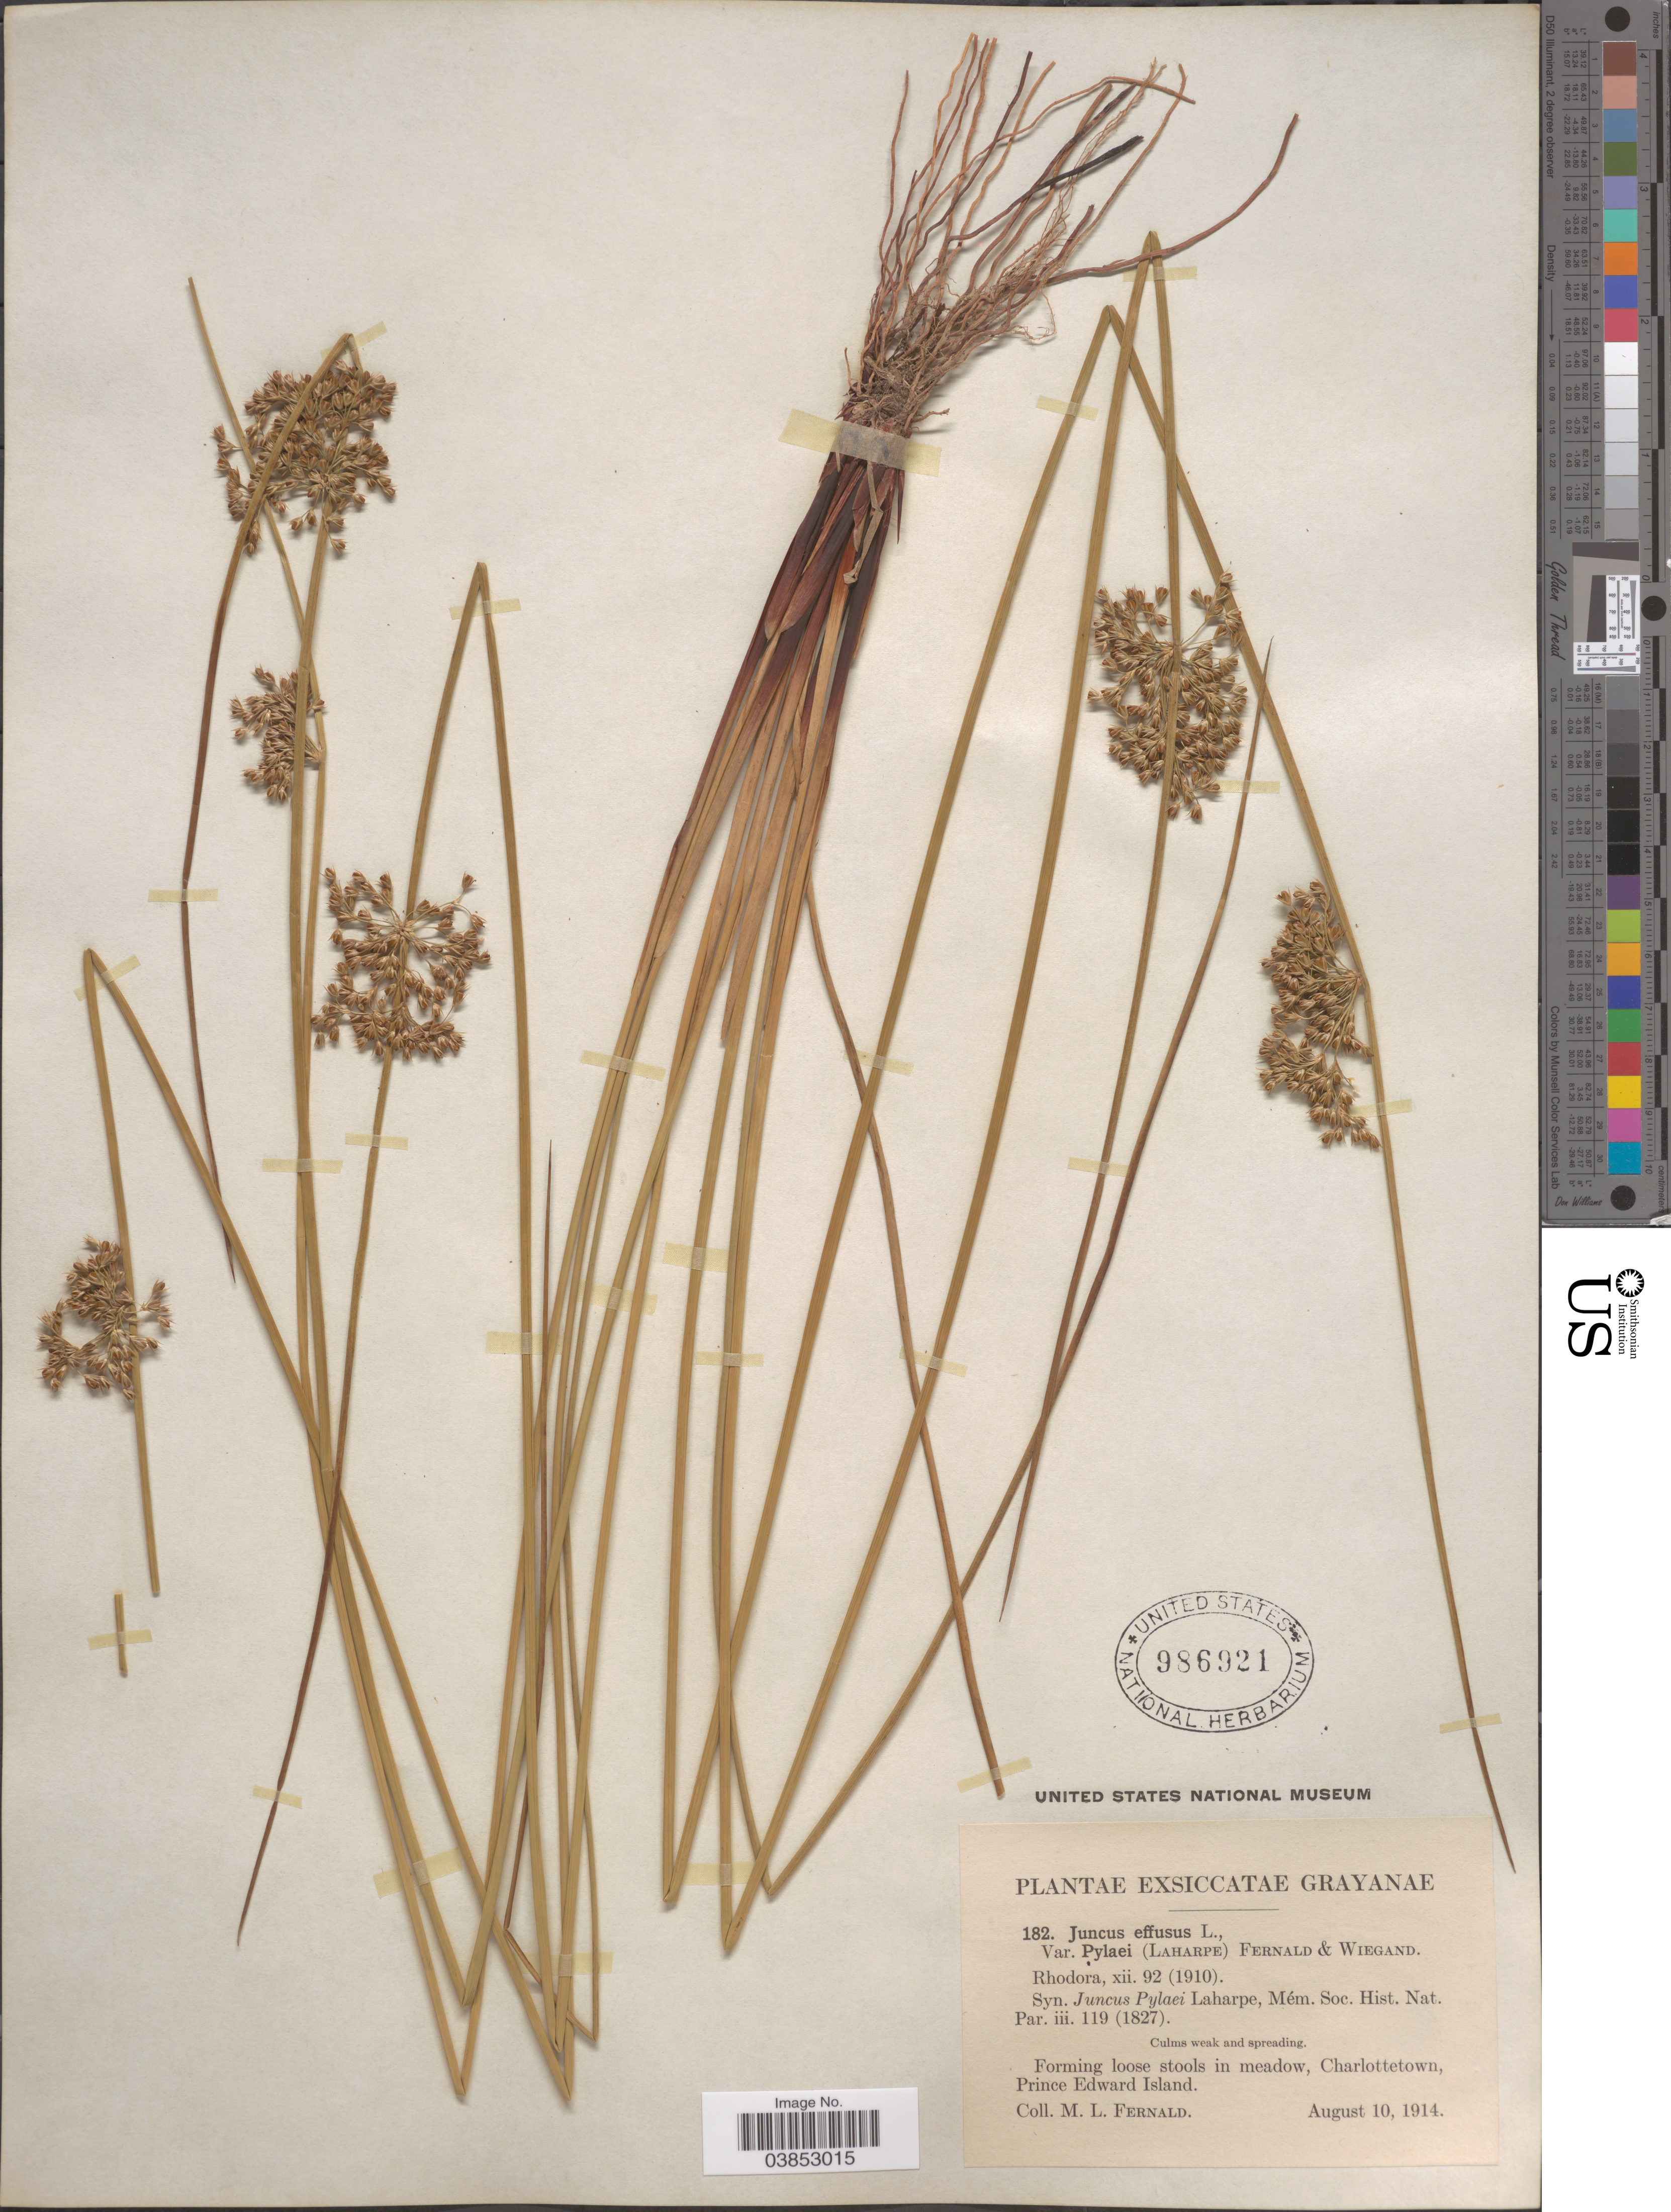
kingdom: Plantae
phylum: Tracheophyta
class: Liliopsida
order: Poales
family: Juncaceae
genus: Juncus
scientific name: Juncus effusus var. pylaei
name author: (Laharpe) Fernald & Wiegand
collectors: M. L. Fernald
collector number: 182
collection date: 1914-08-10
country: Canada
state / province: Prince Edward Island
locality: In meadow, Charlottetown.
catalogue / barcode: US 986921